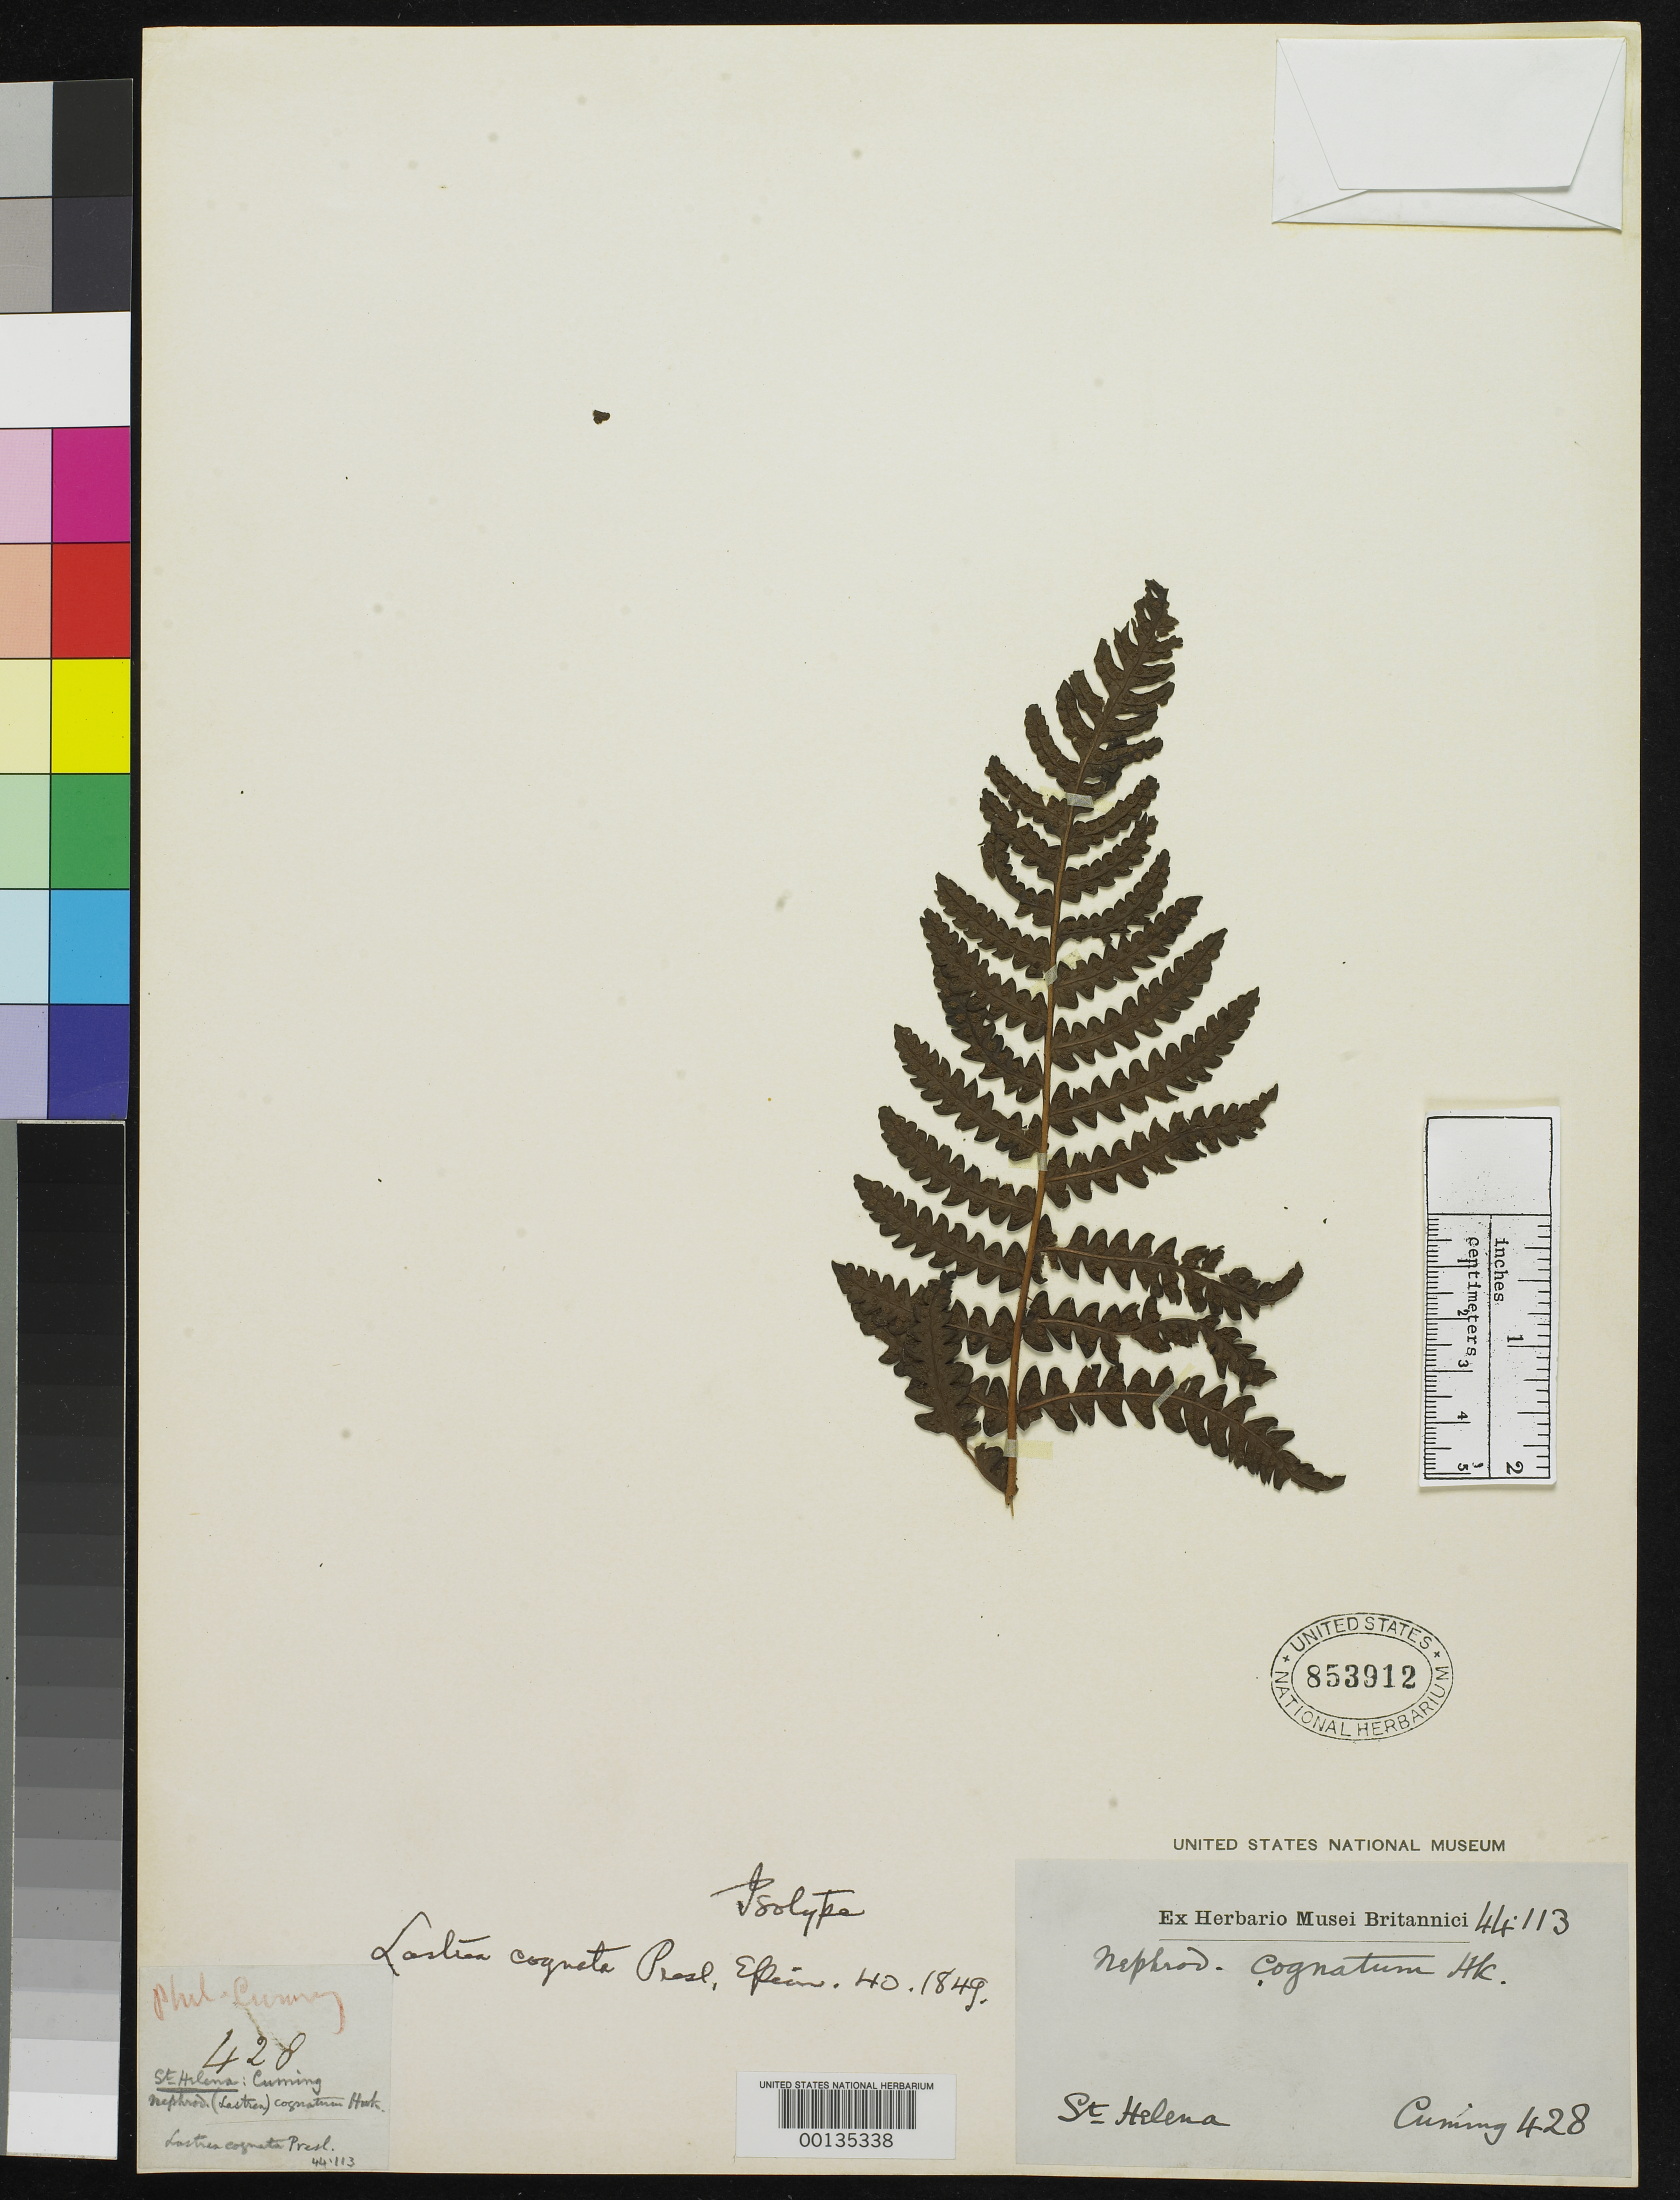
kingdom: Plantae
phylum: Tracheophyta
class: Polypodiopsida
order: Polypodiales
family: Thelypteridaceae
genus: Lastrea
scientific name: Lastrea cognata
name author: C. Presl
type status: Type Collection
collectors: H. Cuming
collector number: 428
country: St. Helena Islands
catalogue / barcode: US 853912